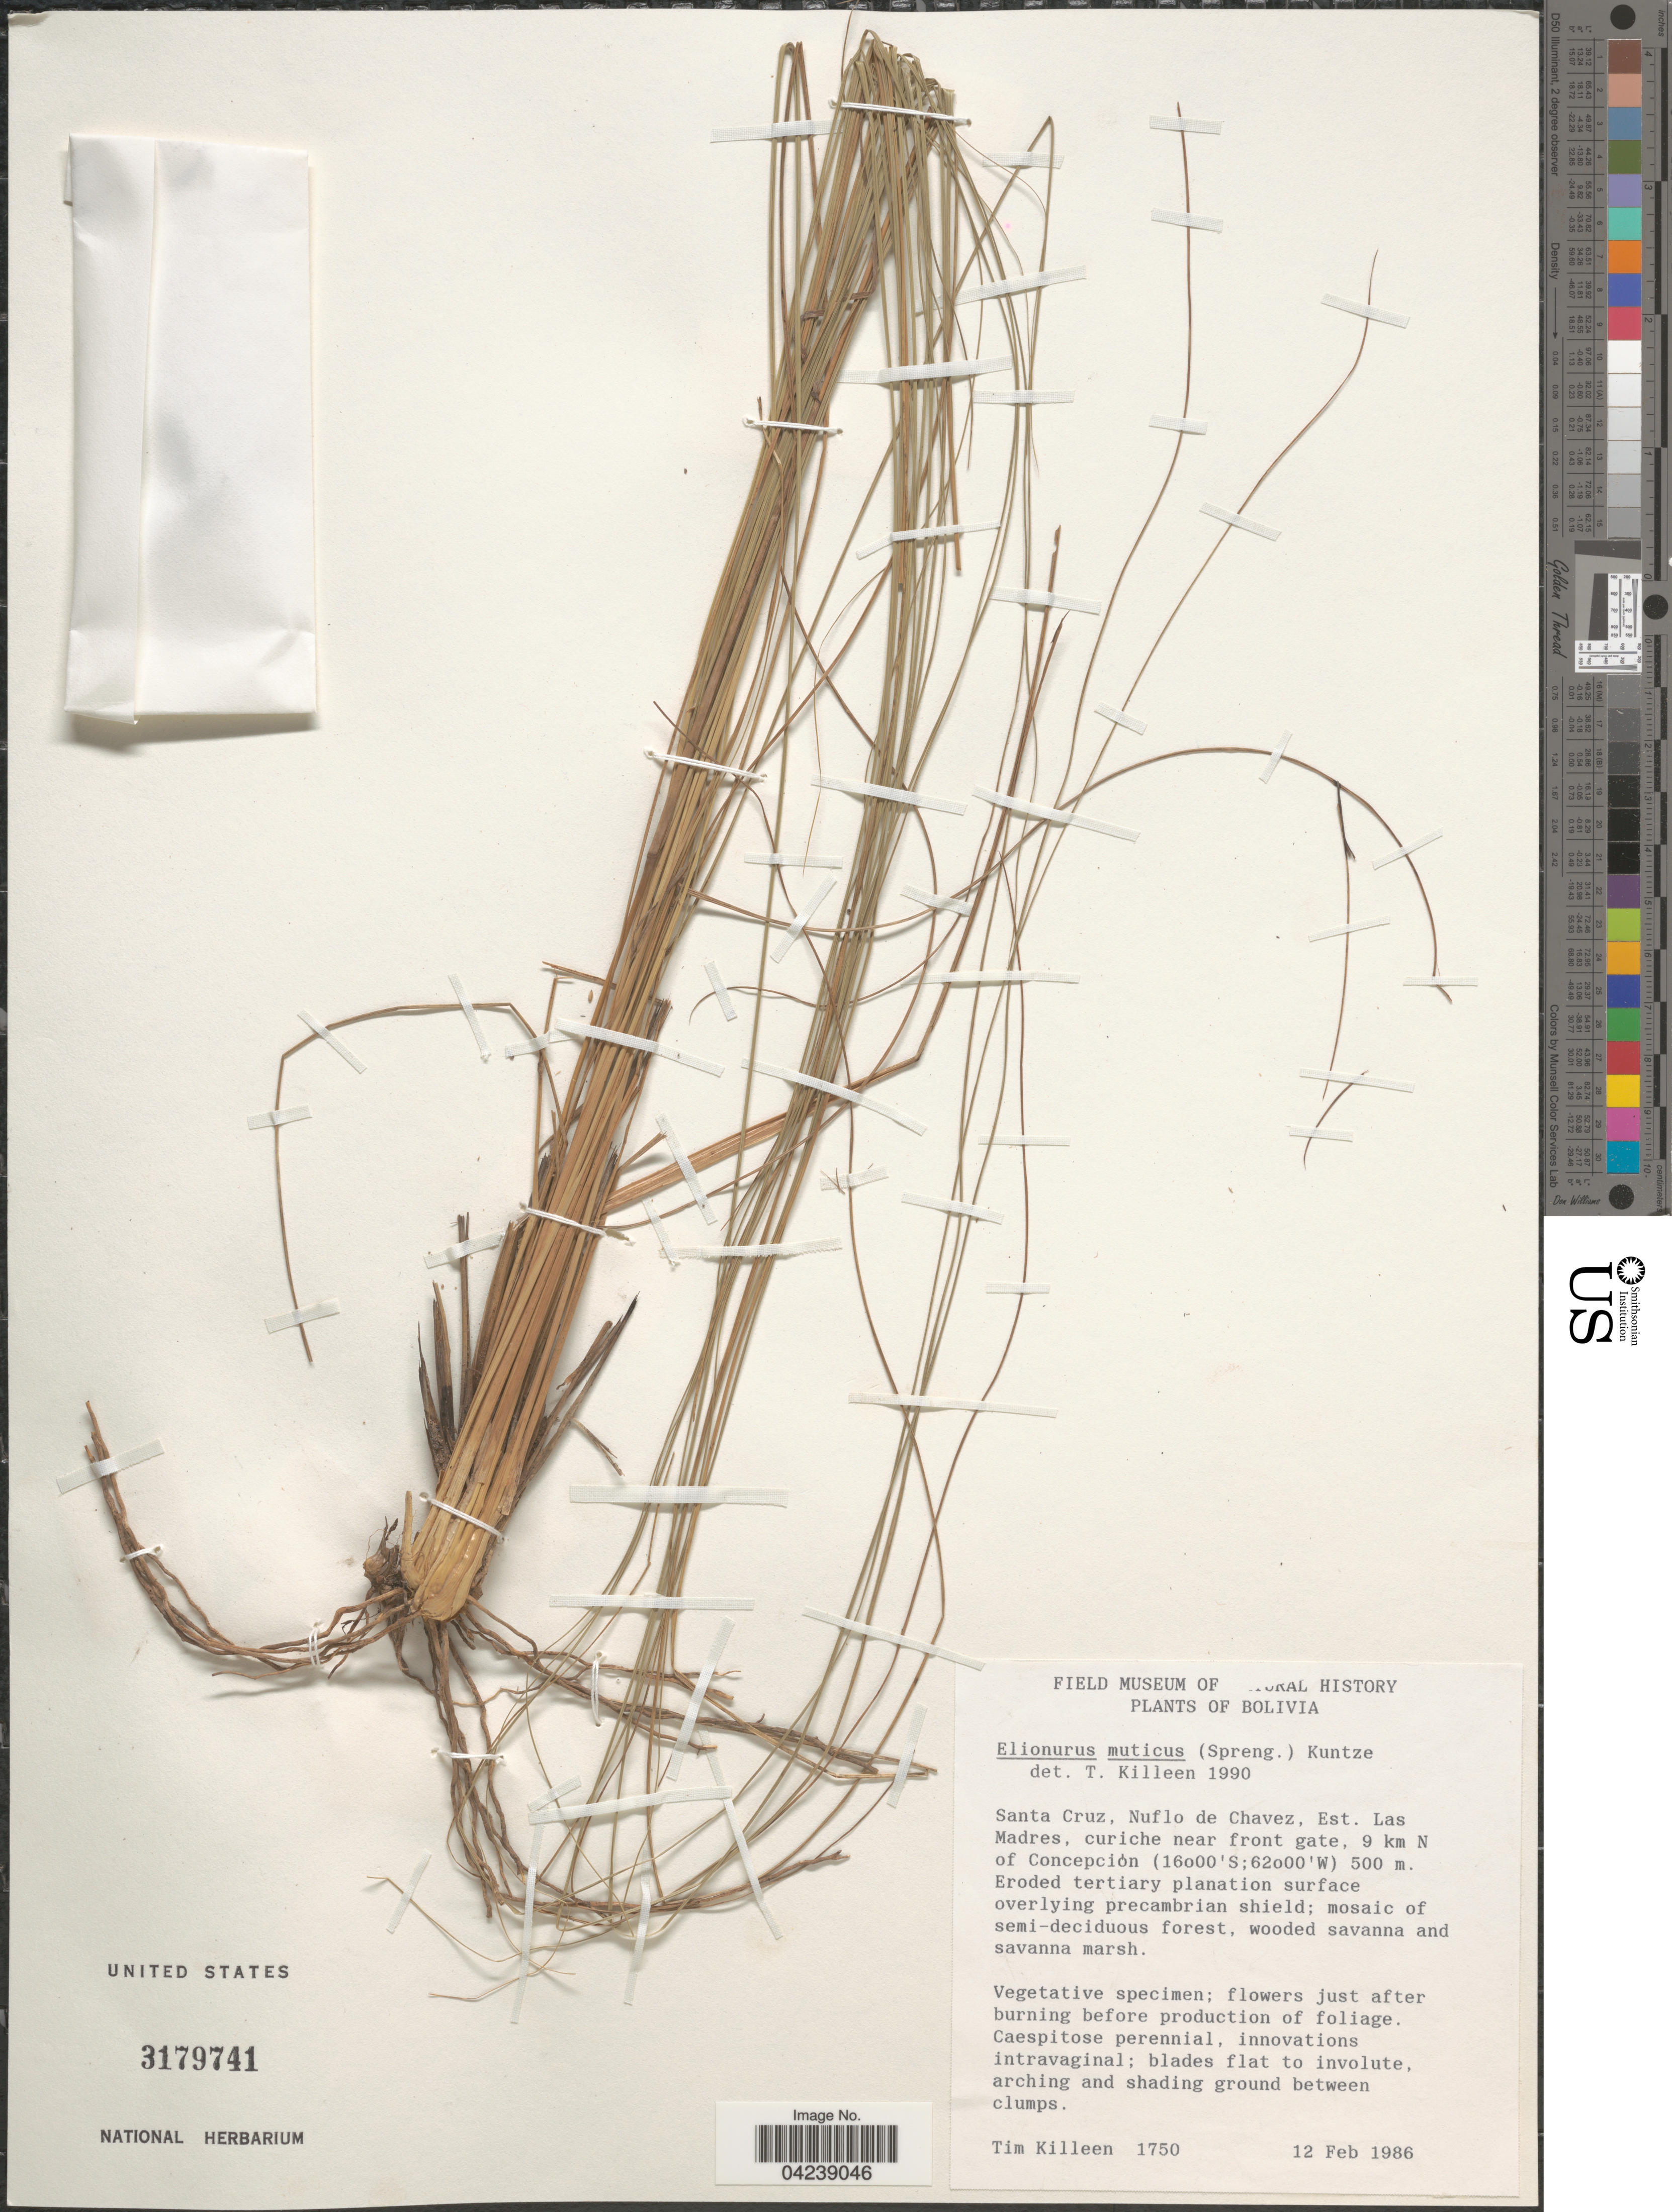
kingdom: Plantae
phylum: Tracheophyta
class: Liliopsida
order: Poales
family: Poaceae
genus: Elionurus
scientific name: Elionurus muticus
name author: (Spreng.) Kuntze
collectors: T. J. Killeen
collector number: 1750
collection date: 1986-02-12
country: Bolivia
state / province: Santa Cruz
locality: Nuflo de Chavez. Est. Las Madres, curiche near front gate, 9 km N of Concepción.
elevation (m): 500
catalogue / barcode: US 3179741